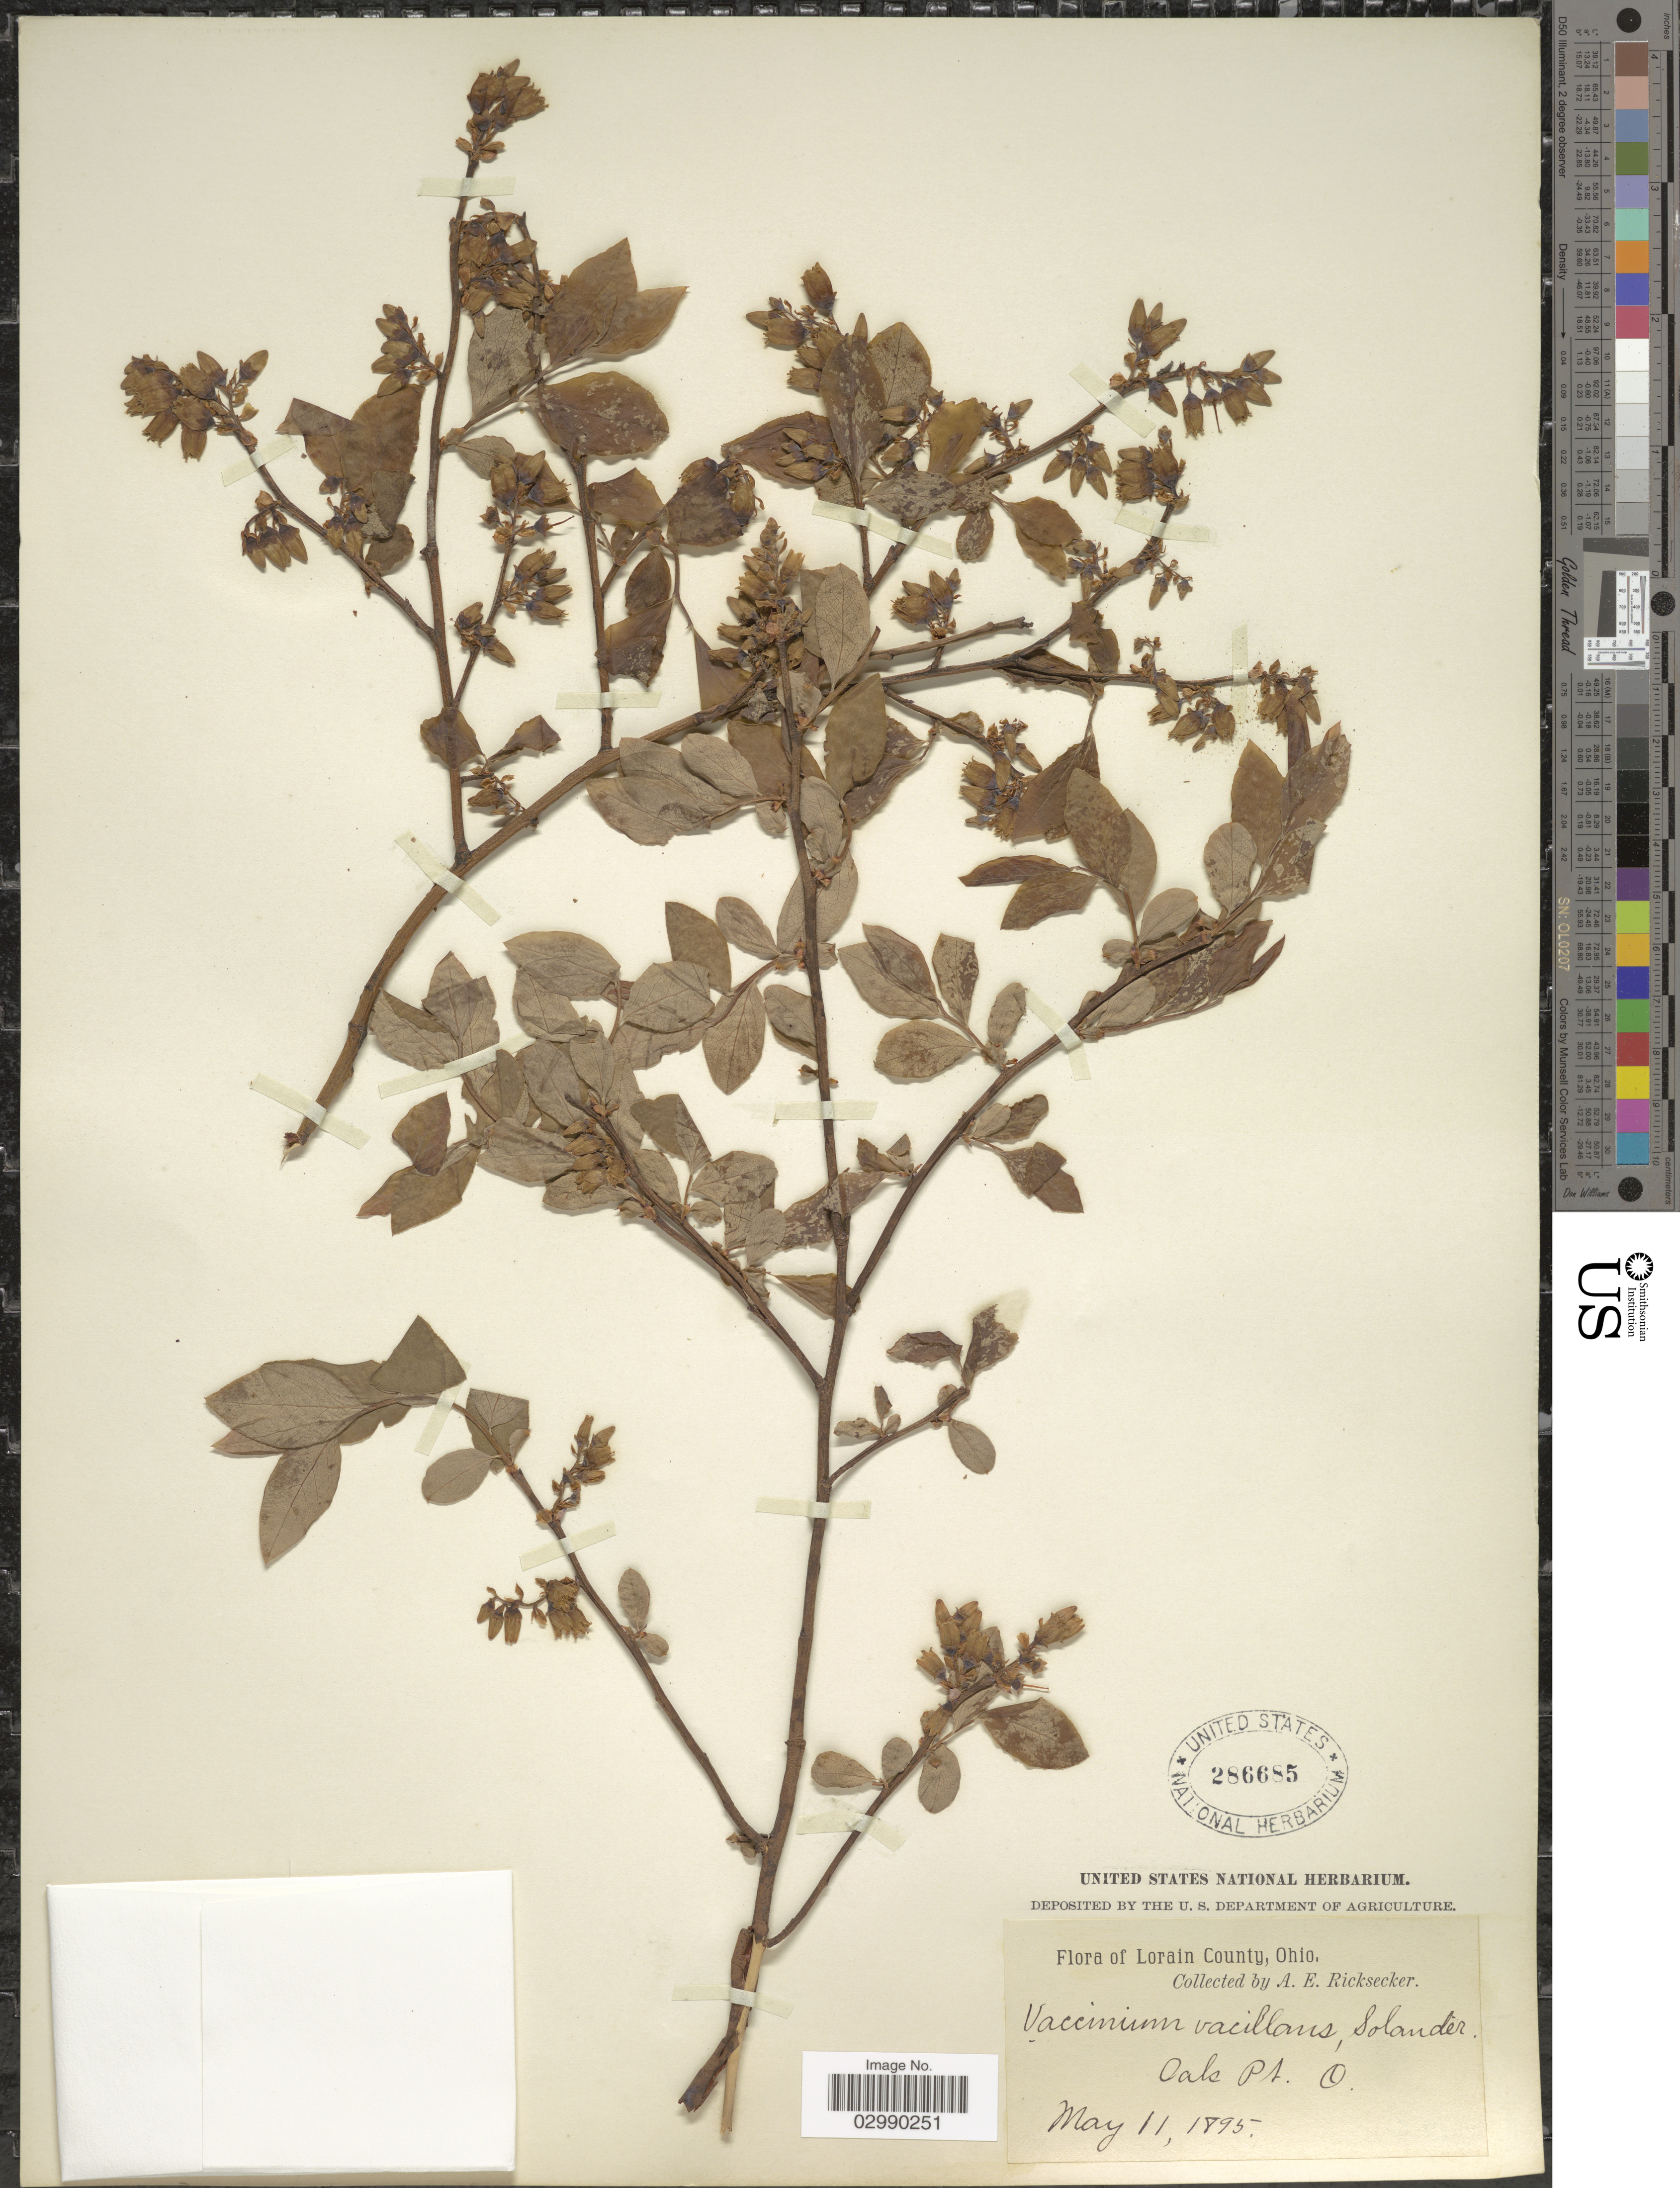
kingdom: Plantae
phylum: Tracheophyta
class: Magnoliopsida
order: Ericales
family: Ericaceae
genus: Vaccinium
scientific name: Vaccinium vacillans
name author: Kalm ex Torr.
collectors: A. E. Ricksecker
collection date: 1895-05-11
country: United States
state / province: Ohio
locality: Lorain County, Oak Pt.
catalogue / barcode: US 286685